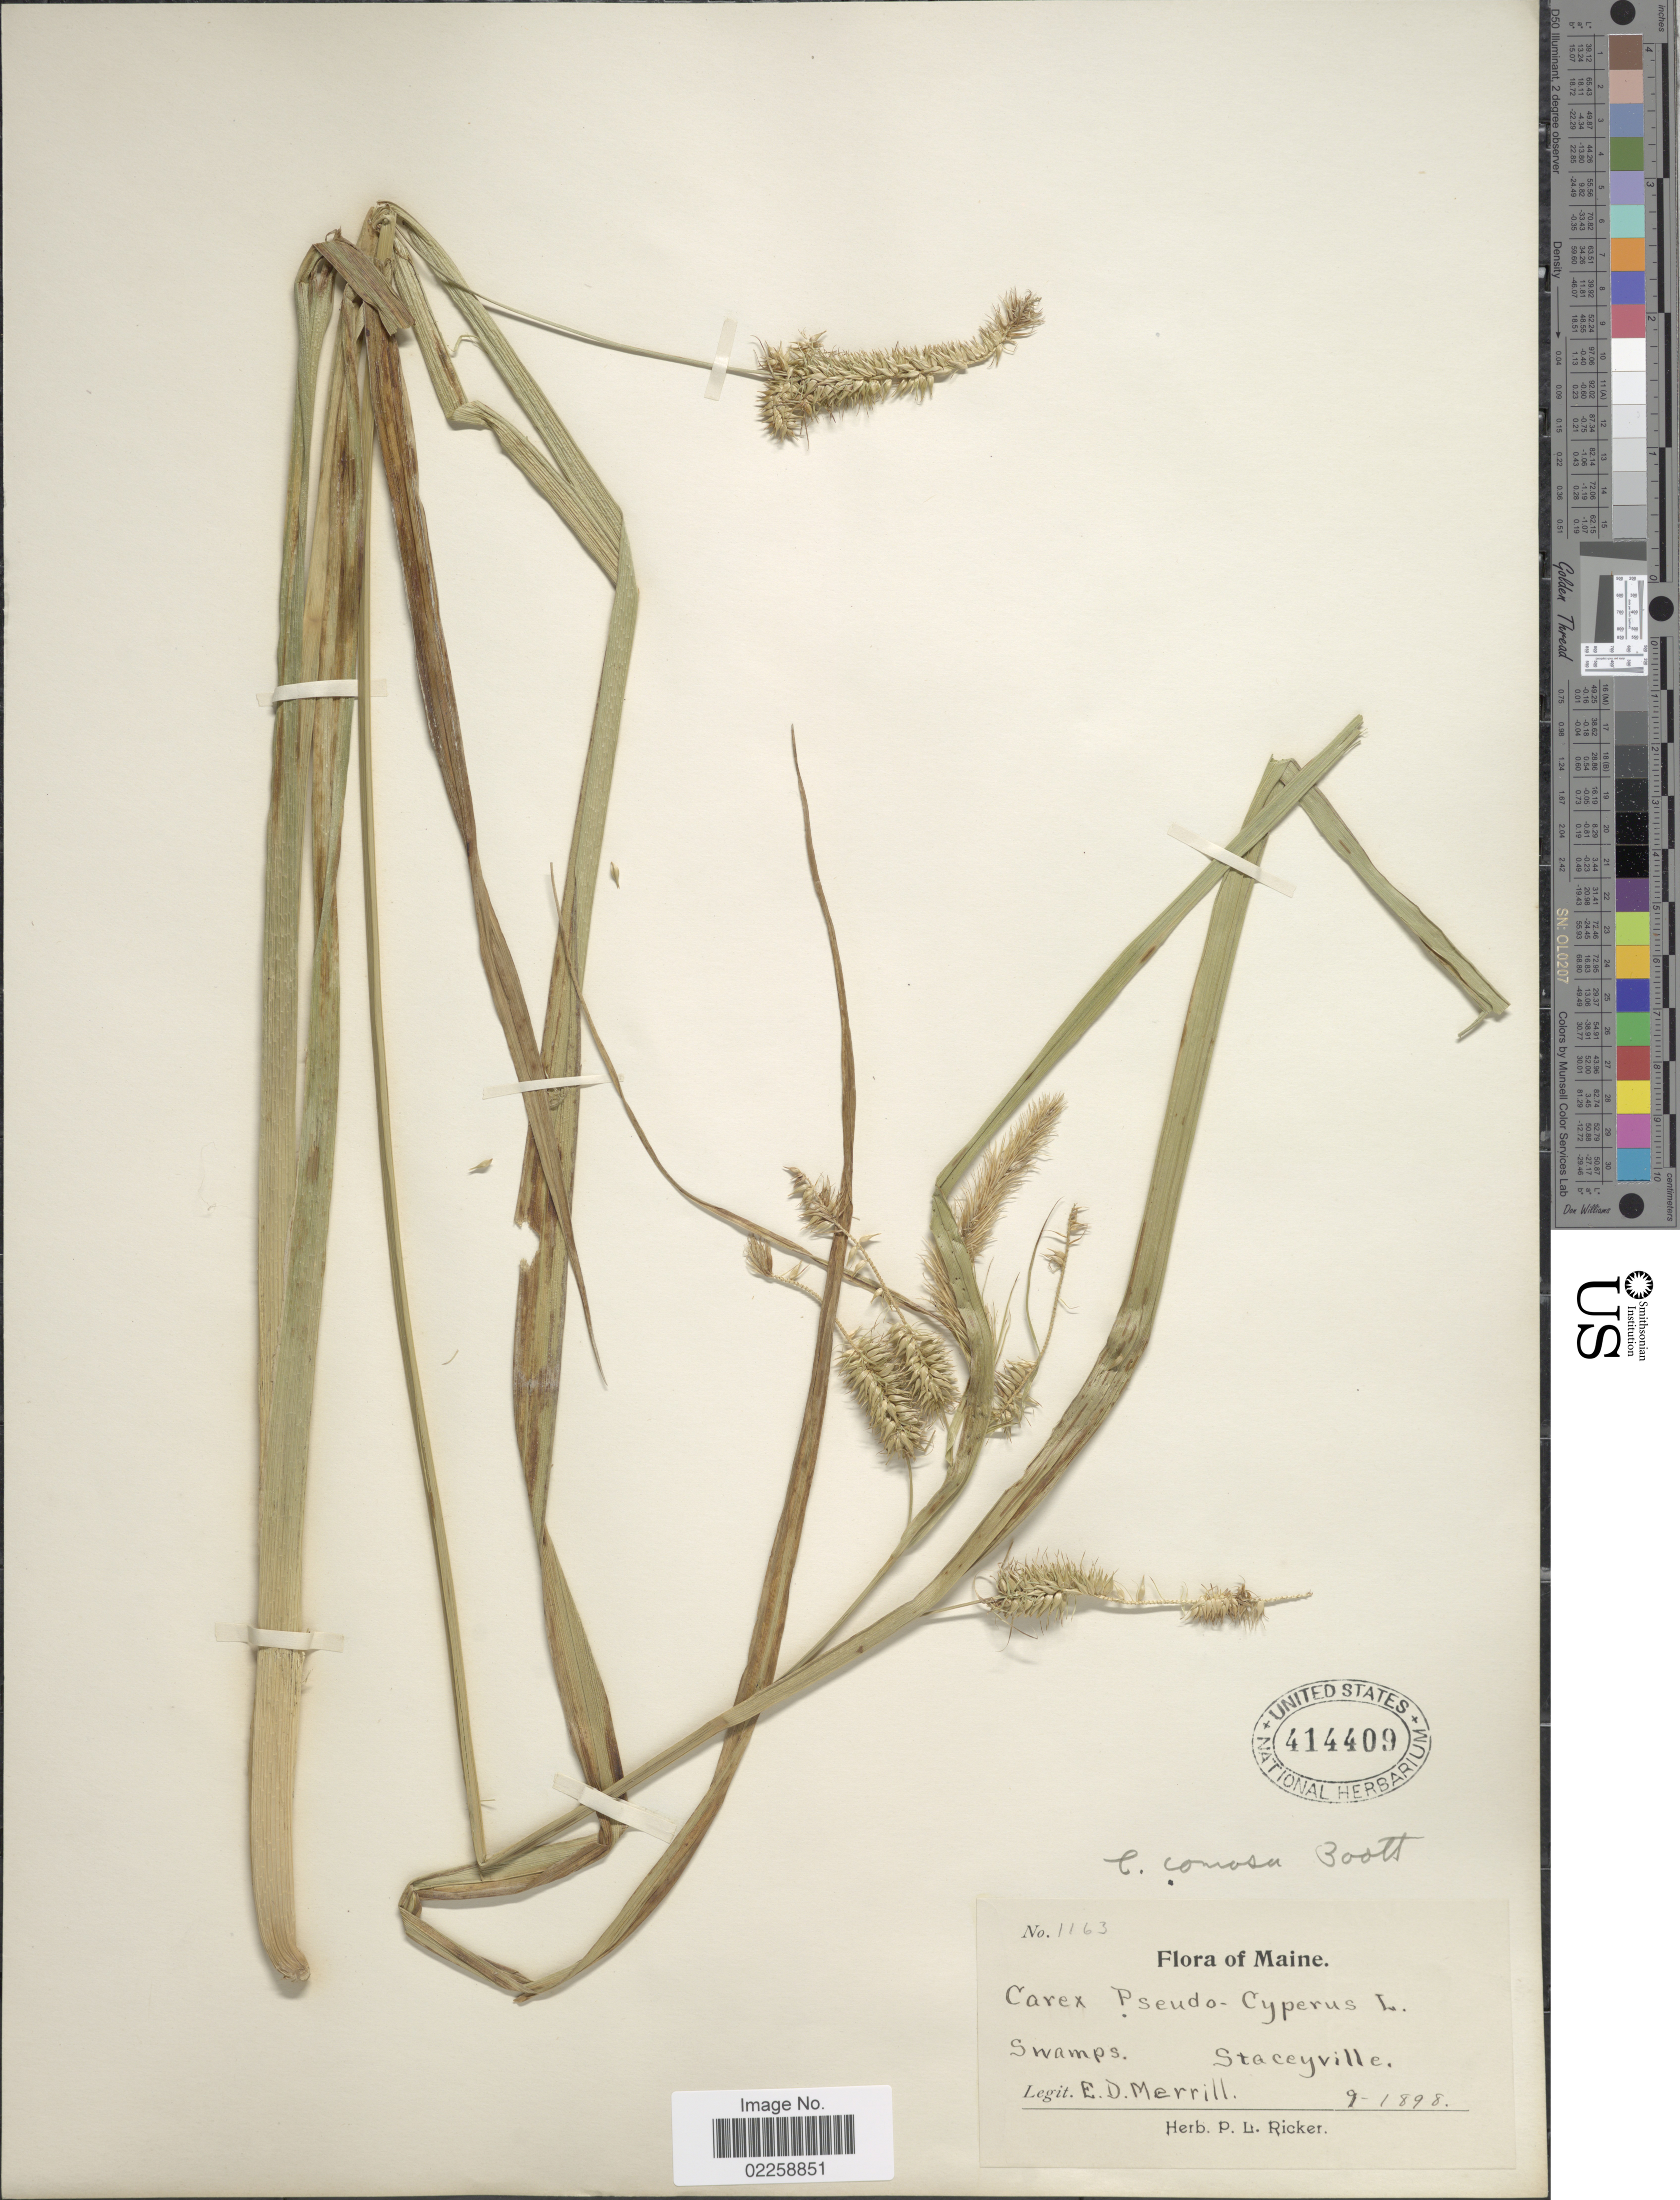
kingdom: Plantae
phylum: Tracheophyta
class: Liliopsida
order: Poales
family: Cyperaceae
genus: Carex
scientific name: Carex comosa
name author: Boott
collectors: E. D. Merrill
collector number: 1163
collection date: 1898-09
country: United States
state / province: Maine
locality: Staceyville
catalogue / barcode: US 414409